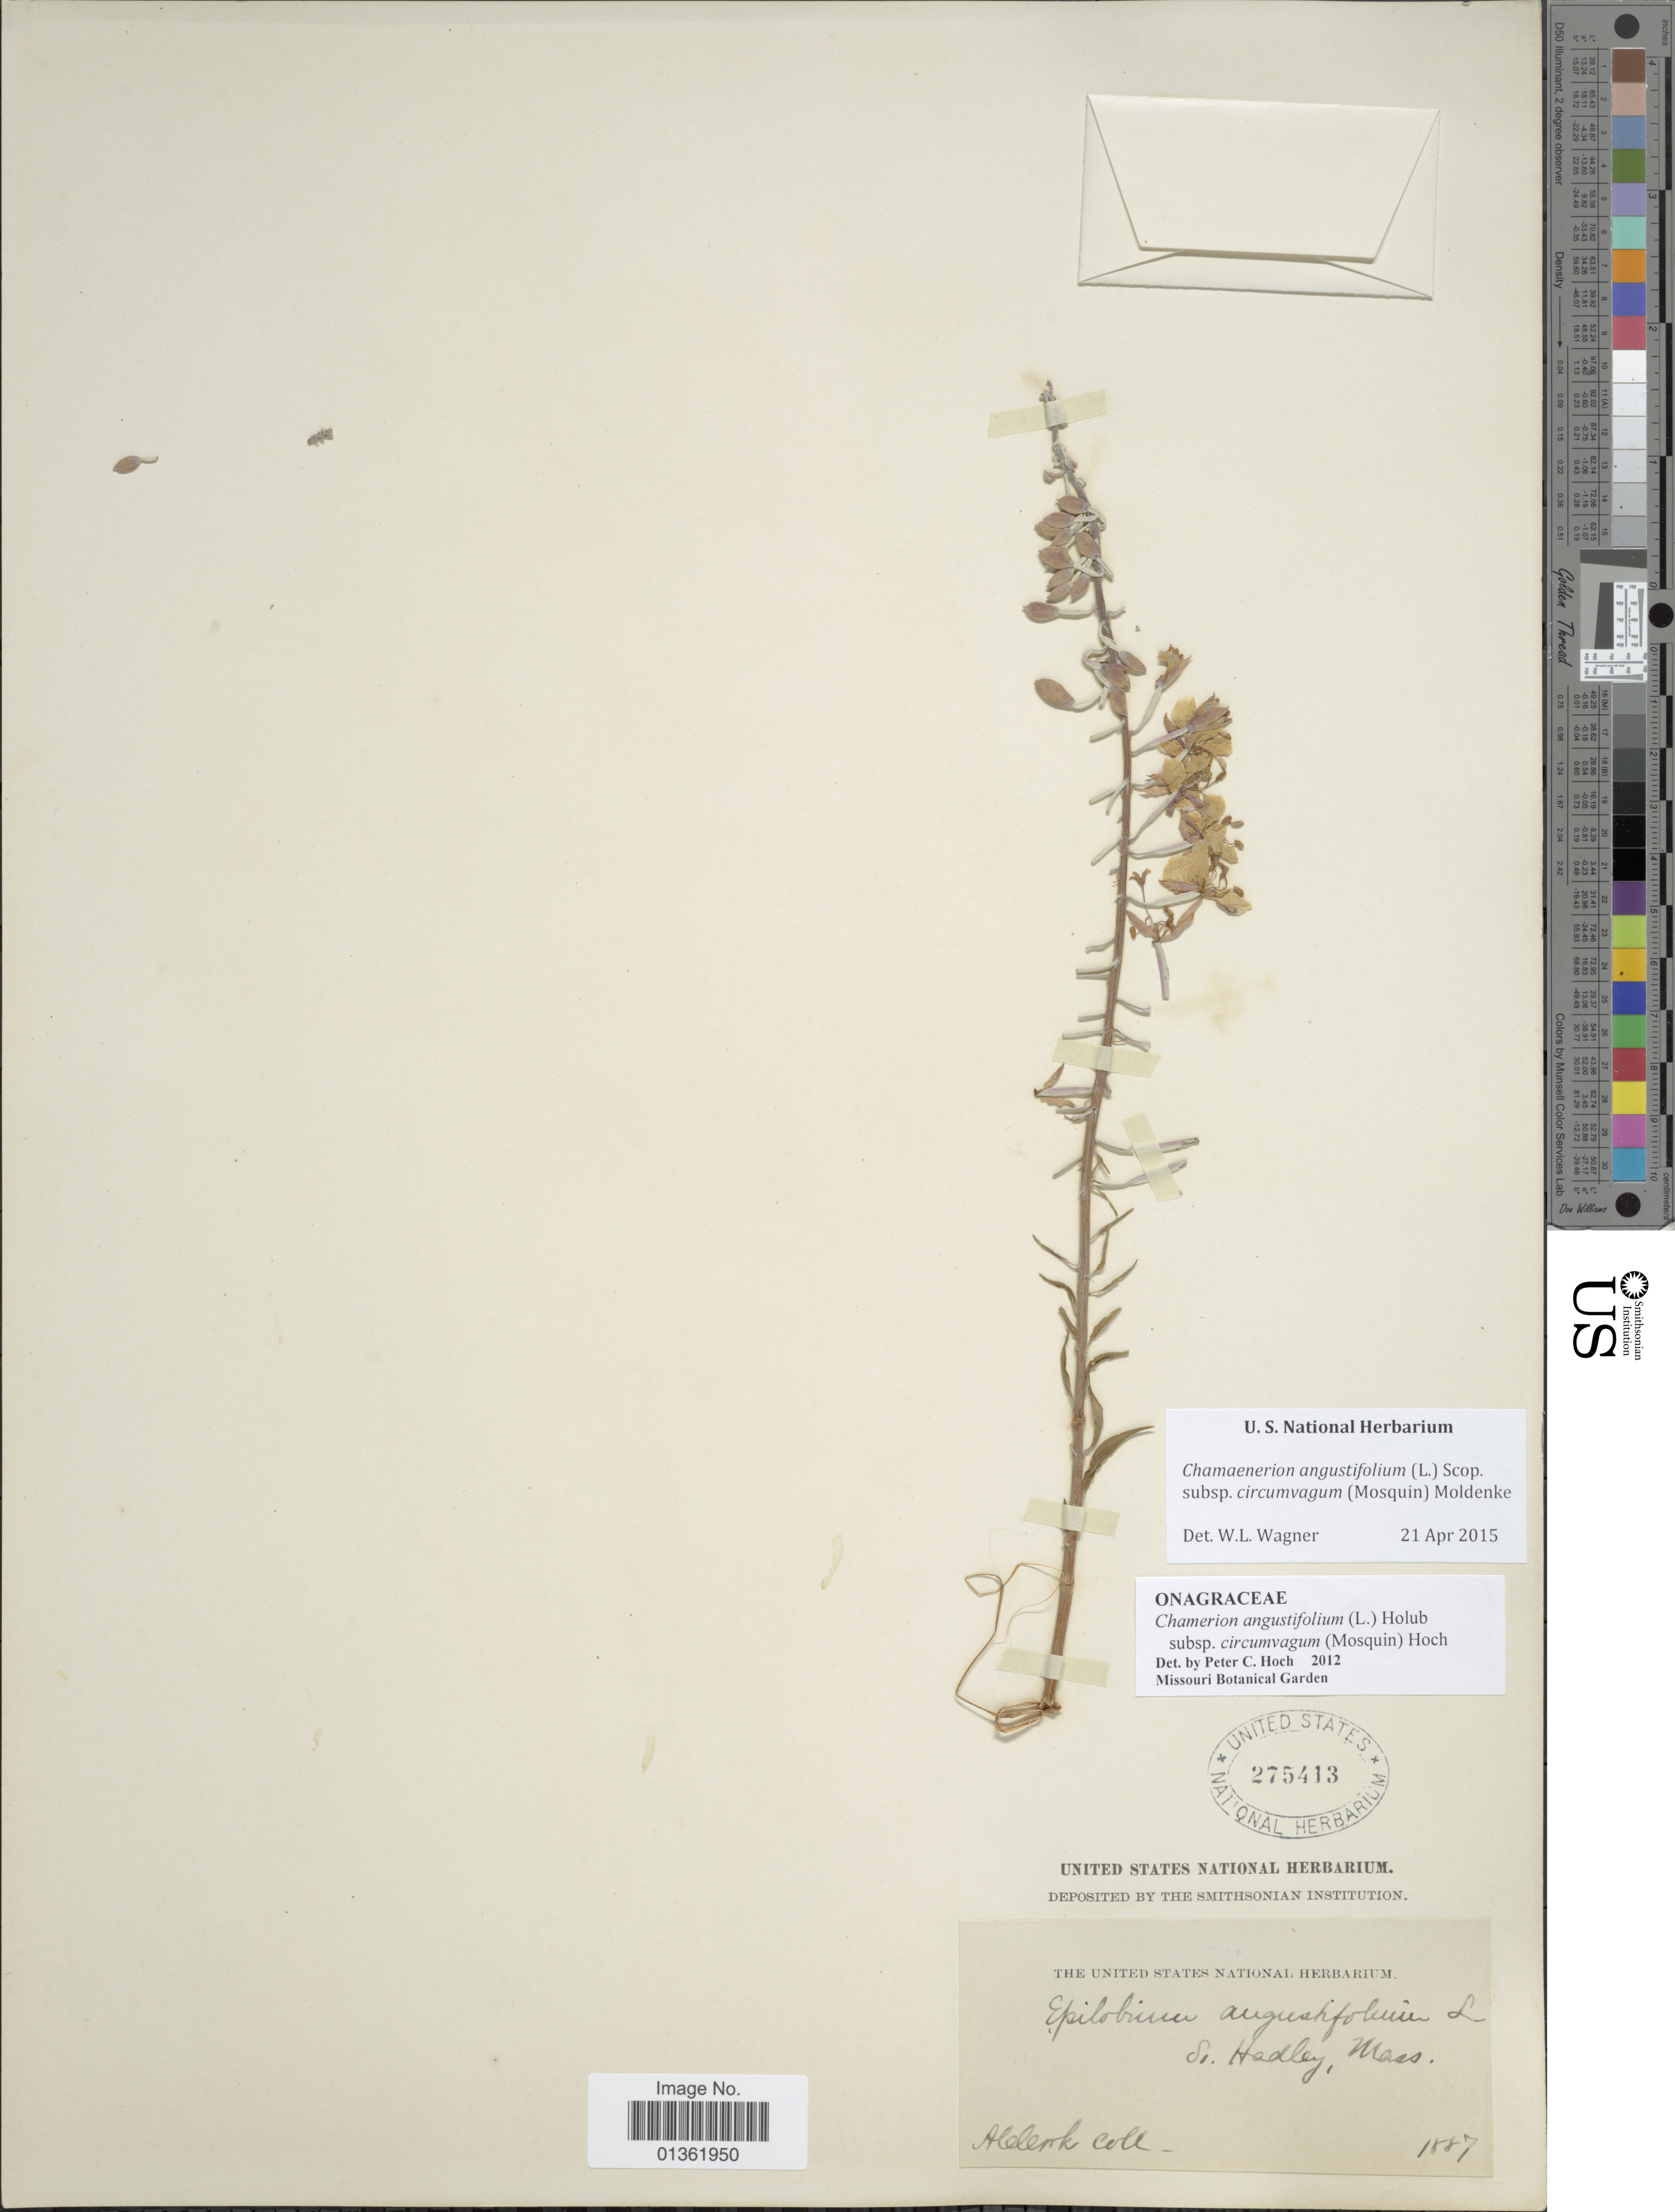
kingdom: Plantae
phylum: Tracheophyta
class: Magnoliopsida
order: Myrtales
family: Onagraceae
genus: Chamaenerion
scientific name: Chamaenerion angustifolium subsp. circumvagum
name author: (Mosquin) Moldenke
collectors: A. Cook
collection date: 1887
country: United States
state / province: Massachusetts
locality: So. Hadley.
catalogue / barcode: US 275413